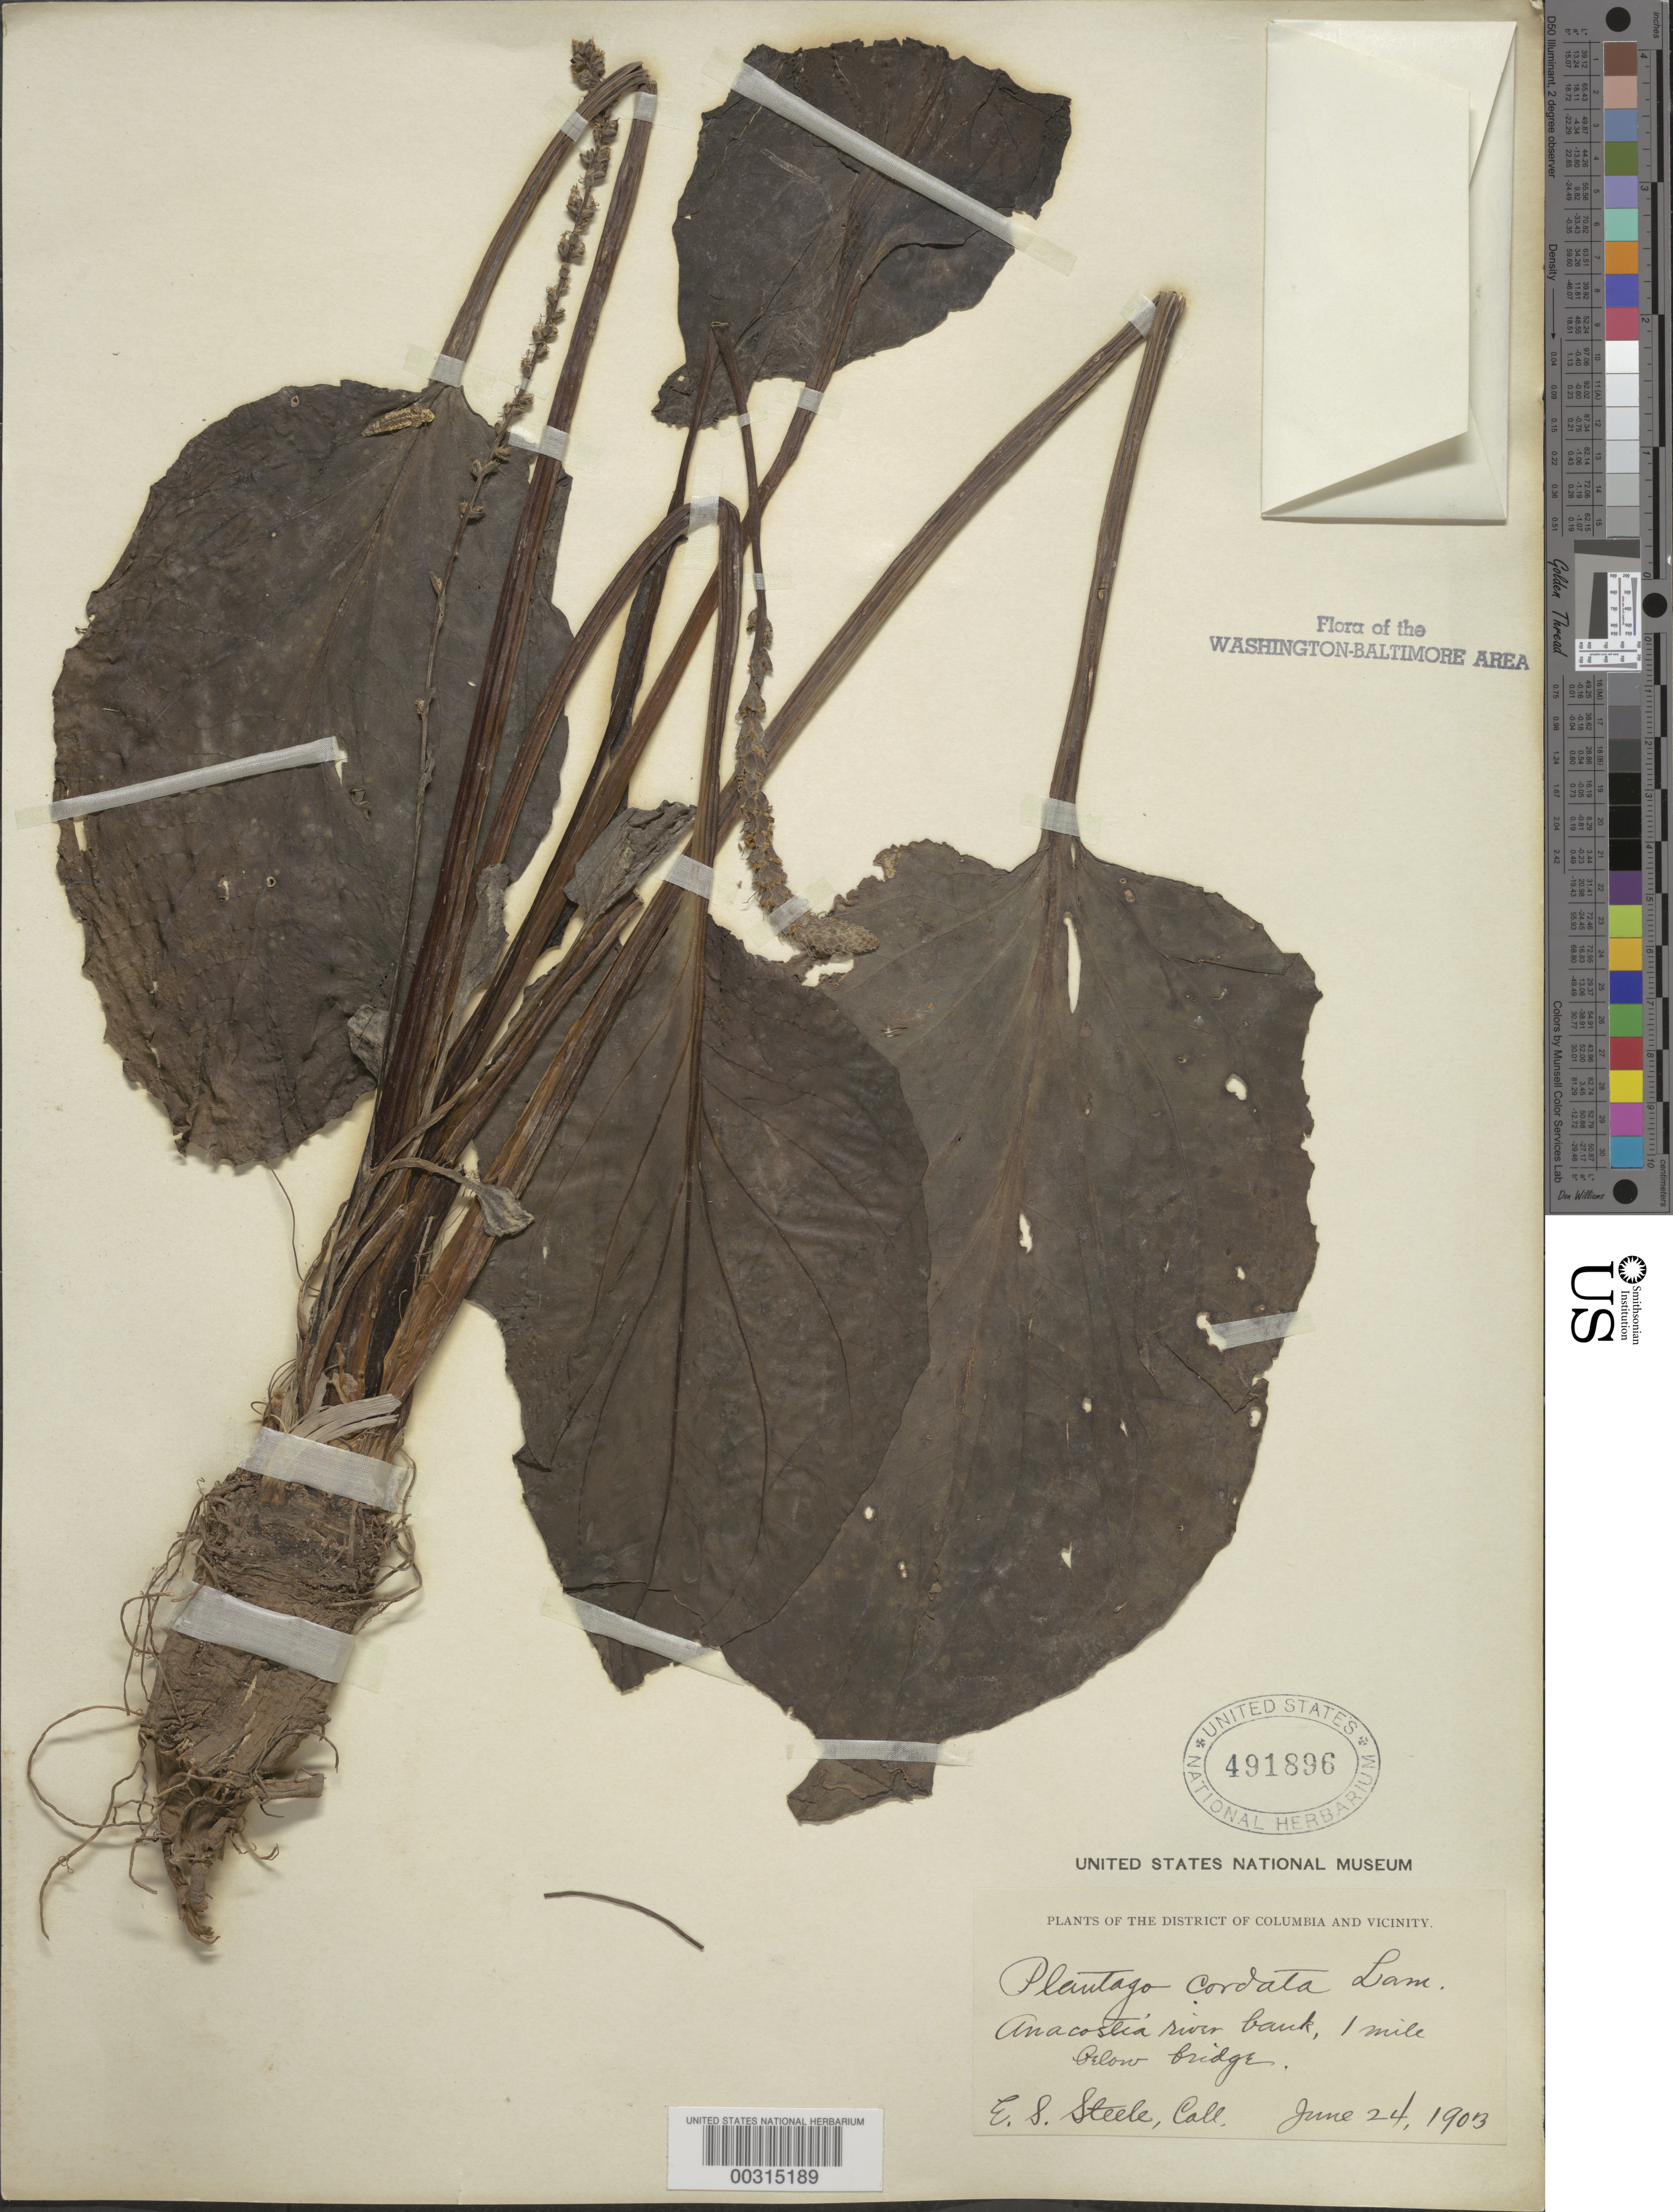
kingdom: Plantae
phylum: Tracheophyta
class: Magnoliopsida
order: Lamiales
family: Plantaginaceae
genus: Plantago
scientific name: Plantago cordata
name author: Lam.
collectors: E. Steele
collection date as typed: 24 Jun 1903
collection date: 1903-06-24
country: United States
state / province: District of Columbia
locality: Anacostia river bank, 1 mi. below Bridge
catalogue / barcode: US 491896